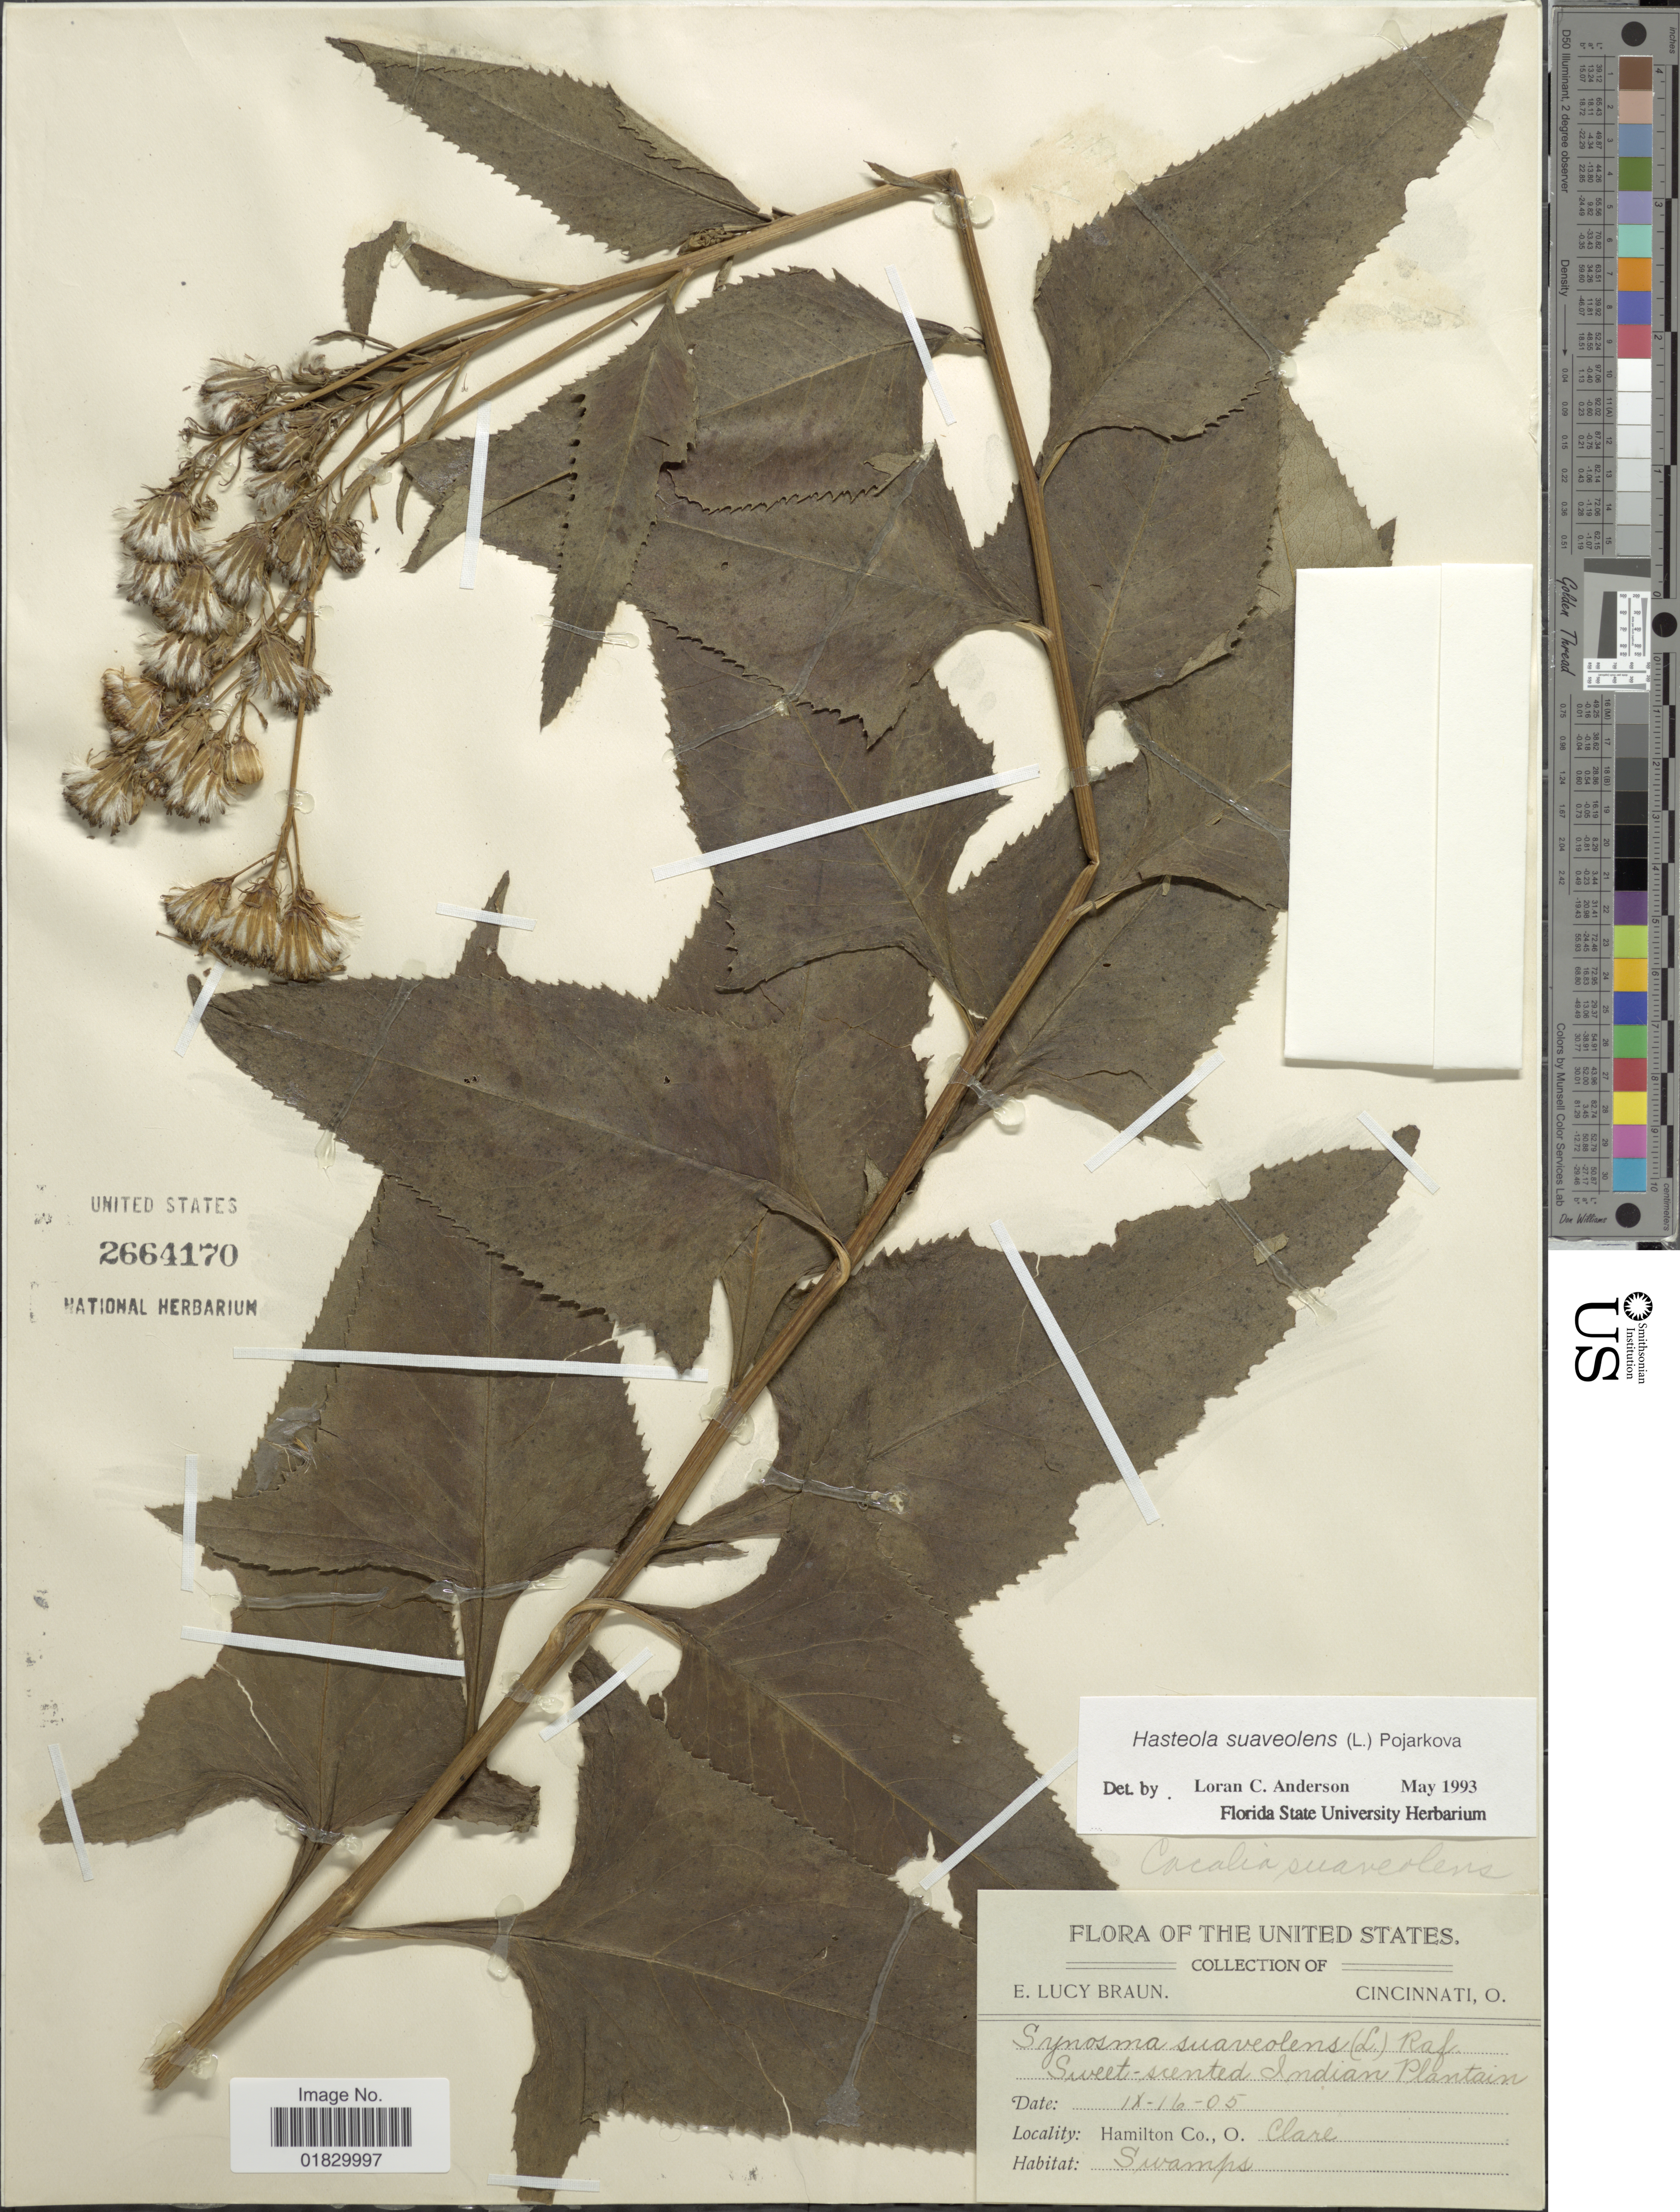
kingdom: Plantae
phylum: Tracheophyta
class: Magnoliopsida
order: Asterales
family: Asteraceae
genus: Hasteola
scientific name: Hasteola suaveolens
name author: (L.) Pojark.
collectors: E. L. Braun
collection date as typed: Transcribed d/m/y: 16/9/5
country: United States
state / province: Ohio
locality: Hamilton Co., O. Clare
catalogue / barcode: US 2664170